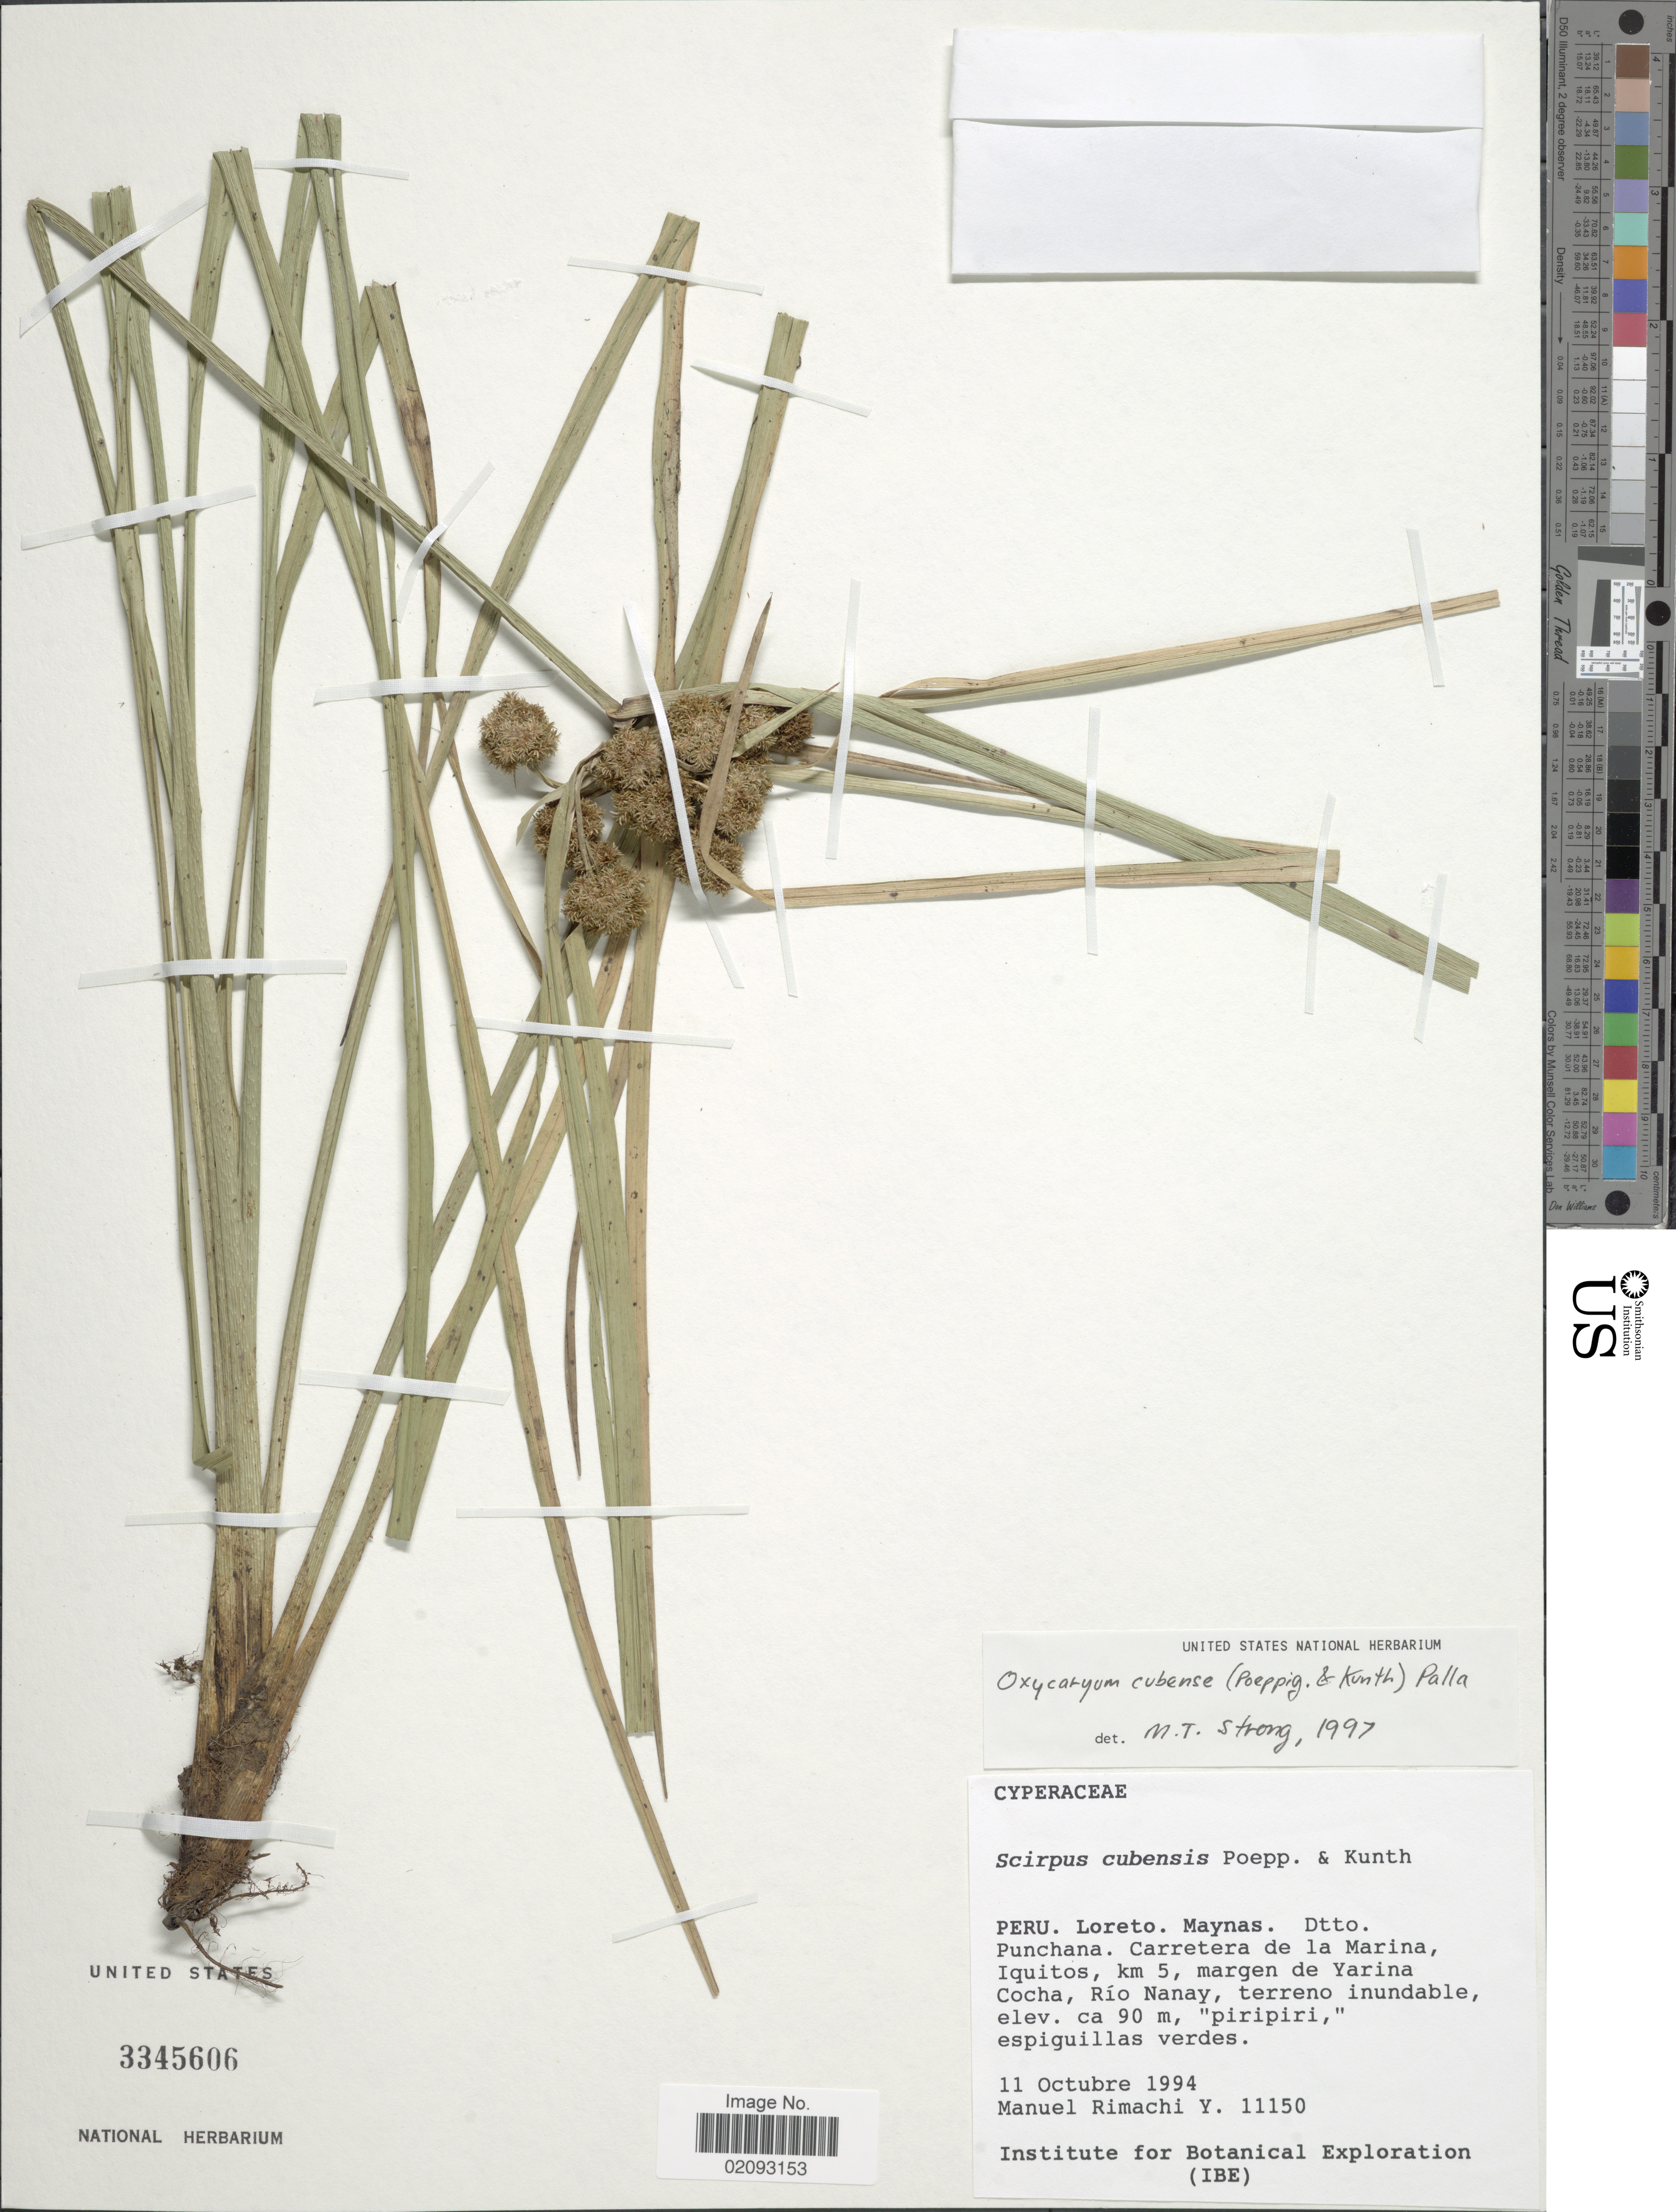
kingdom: Plantae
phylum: Tracheophyta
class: Liliopsida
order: Poales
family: Cyperaceae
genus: Cyperus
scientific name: Cyperus blepharoleptos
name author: Steud.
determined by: Strong, M. T., (US), Smithsonian Institution - National Museum of Natural History (UNITED STATES)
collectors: M. Rimachi Y.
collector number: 11150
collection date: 1994-10-11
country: Peru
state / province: Loreto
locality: Maynas, Dtto Punchana. Carretera de ka Marina, Iquitos, km 5, margen de yarina Cocha, Río Nanay, terreno inundable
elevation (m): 90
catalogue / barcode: US 3345606